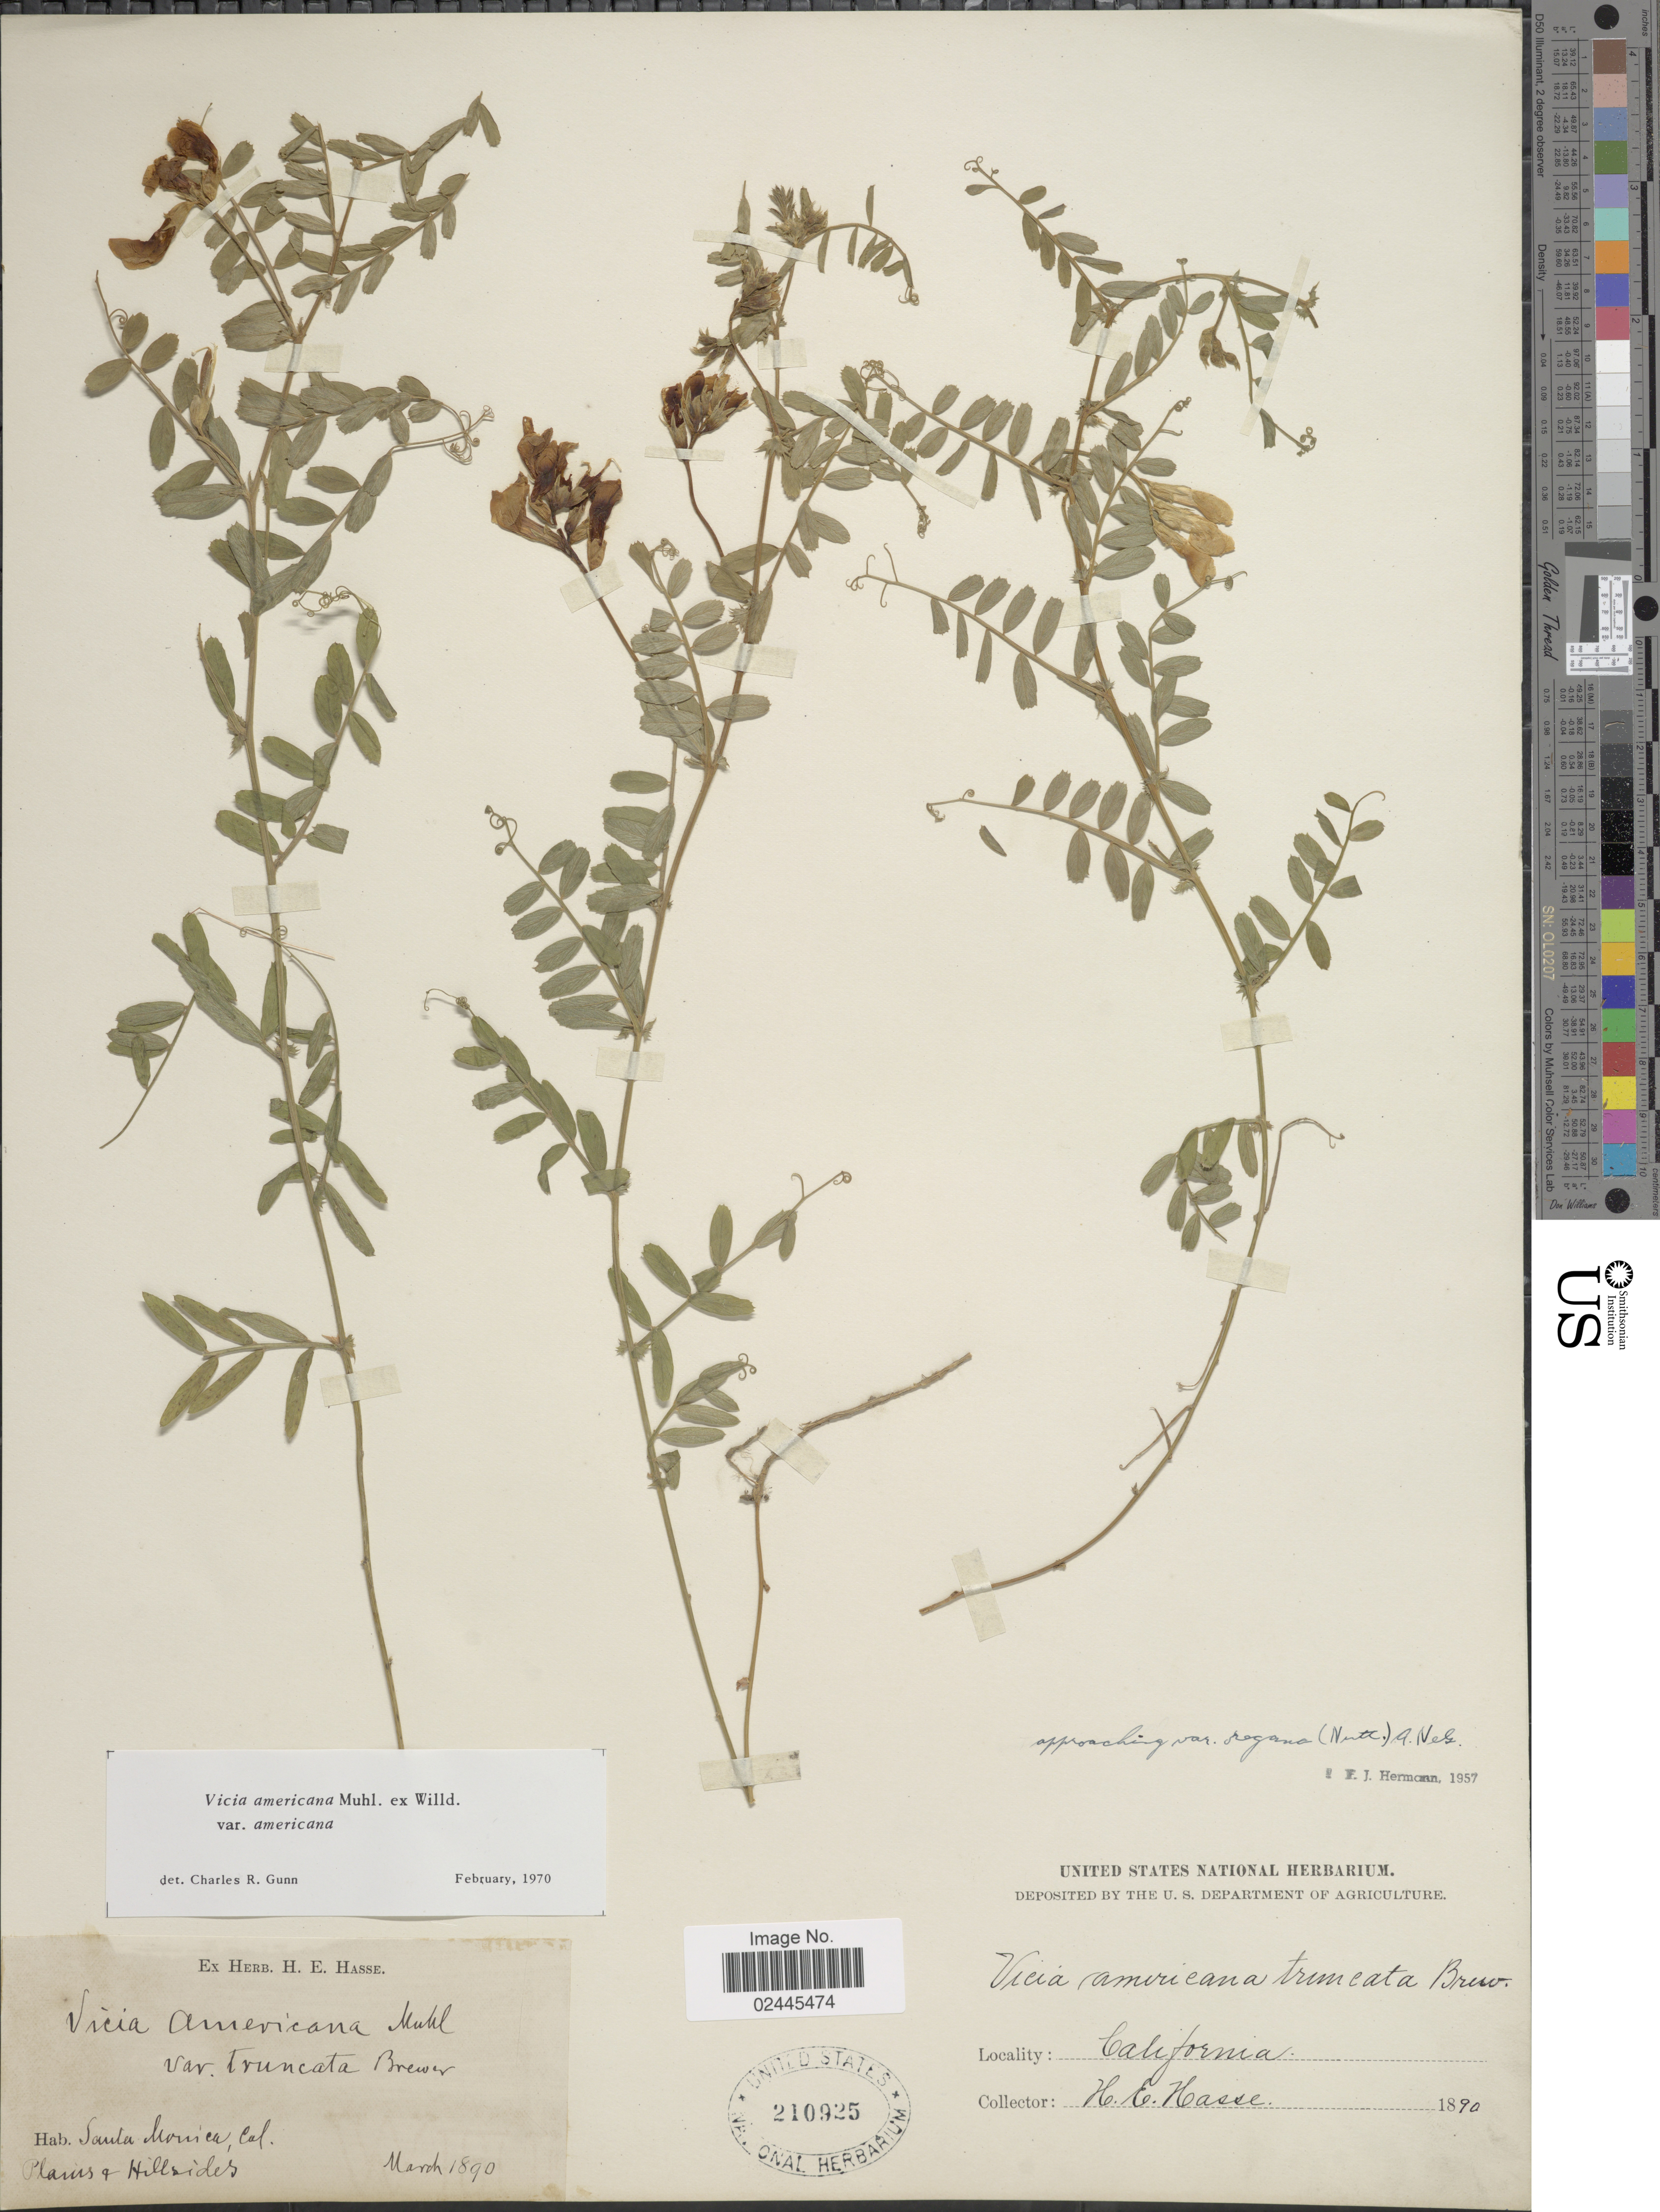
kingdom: Plantae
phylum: Tracheophyta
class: Magnoliopsida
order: Fabales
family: Fabaceae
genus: Vicia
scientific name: Vicia americana var. americana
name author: Muhl. ex Willd.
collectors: H. E. Hasse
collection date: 1890-03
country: United States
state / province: California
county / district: Los Angeles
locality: Santa Monica, Plains & Hillsides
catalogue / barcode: US 210925